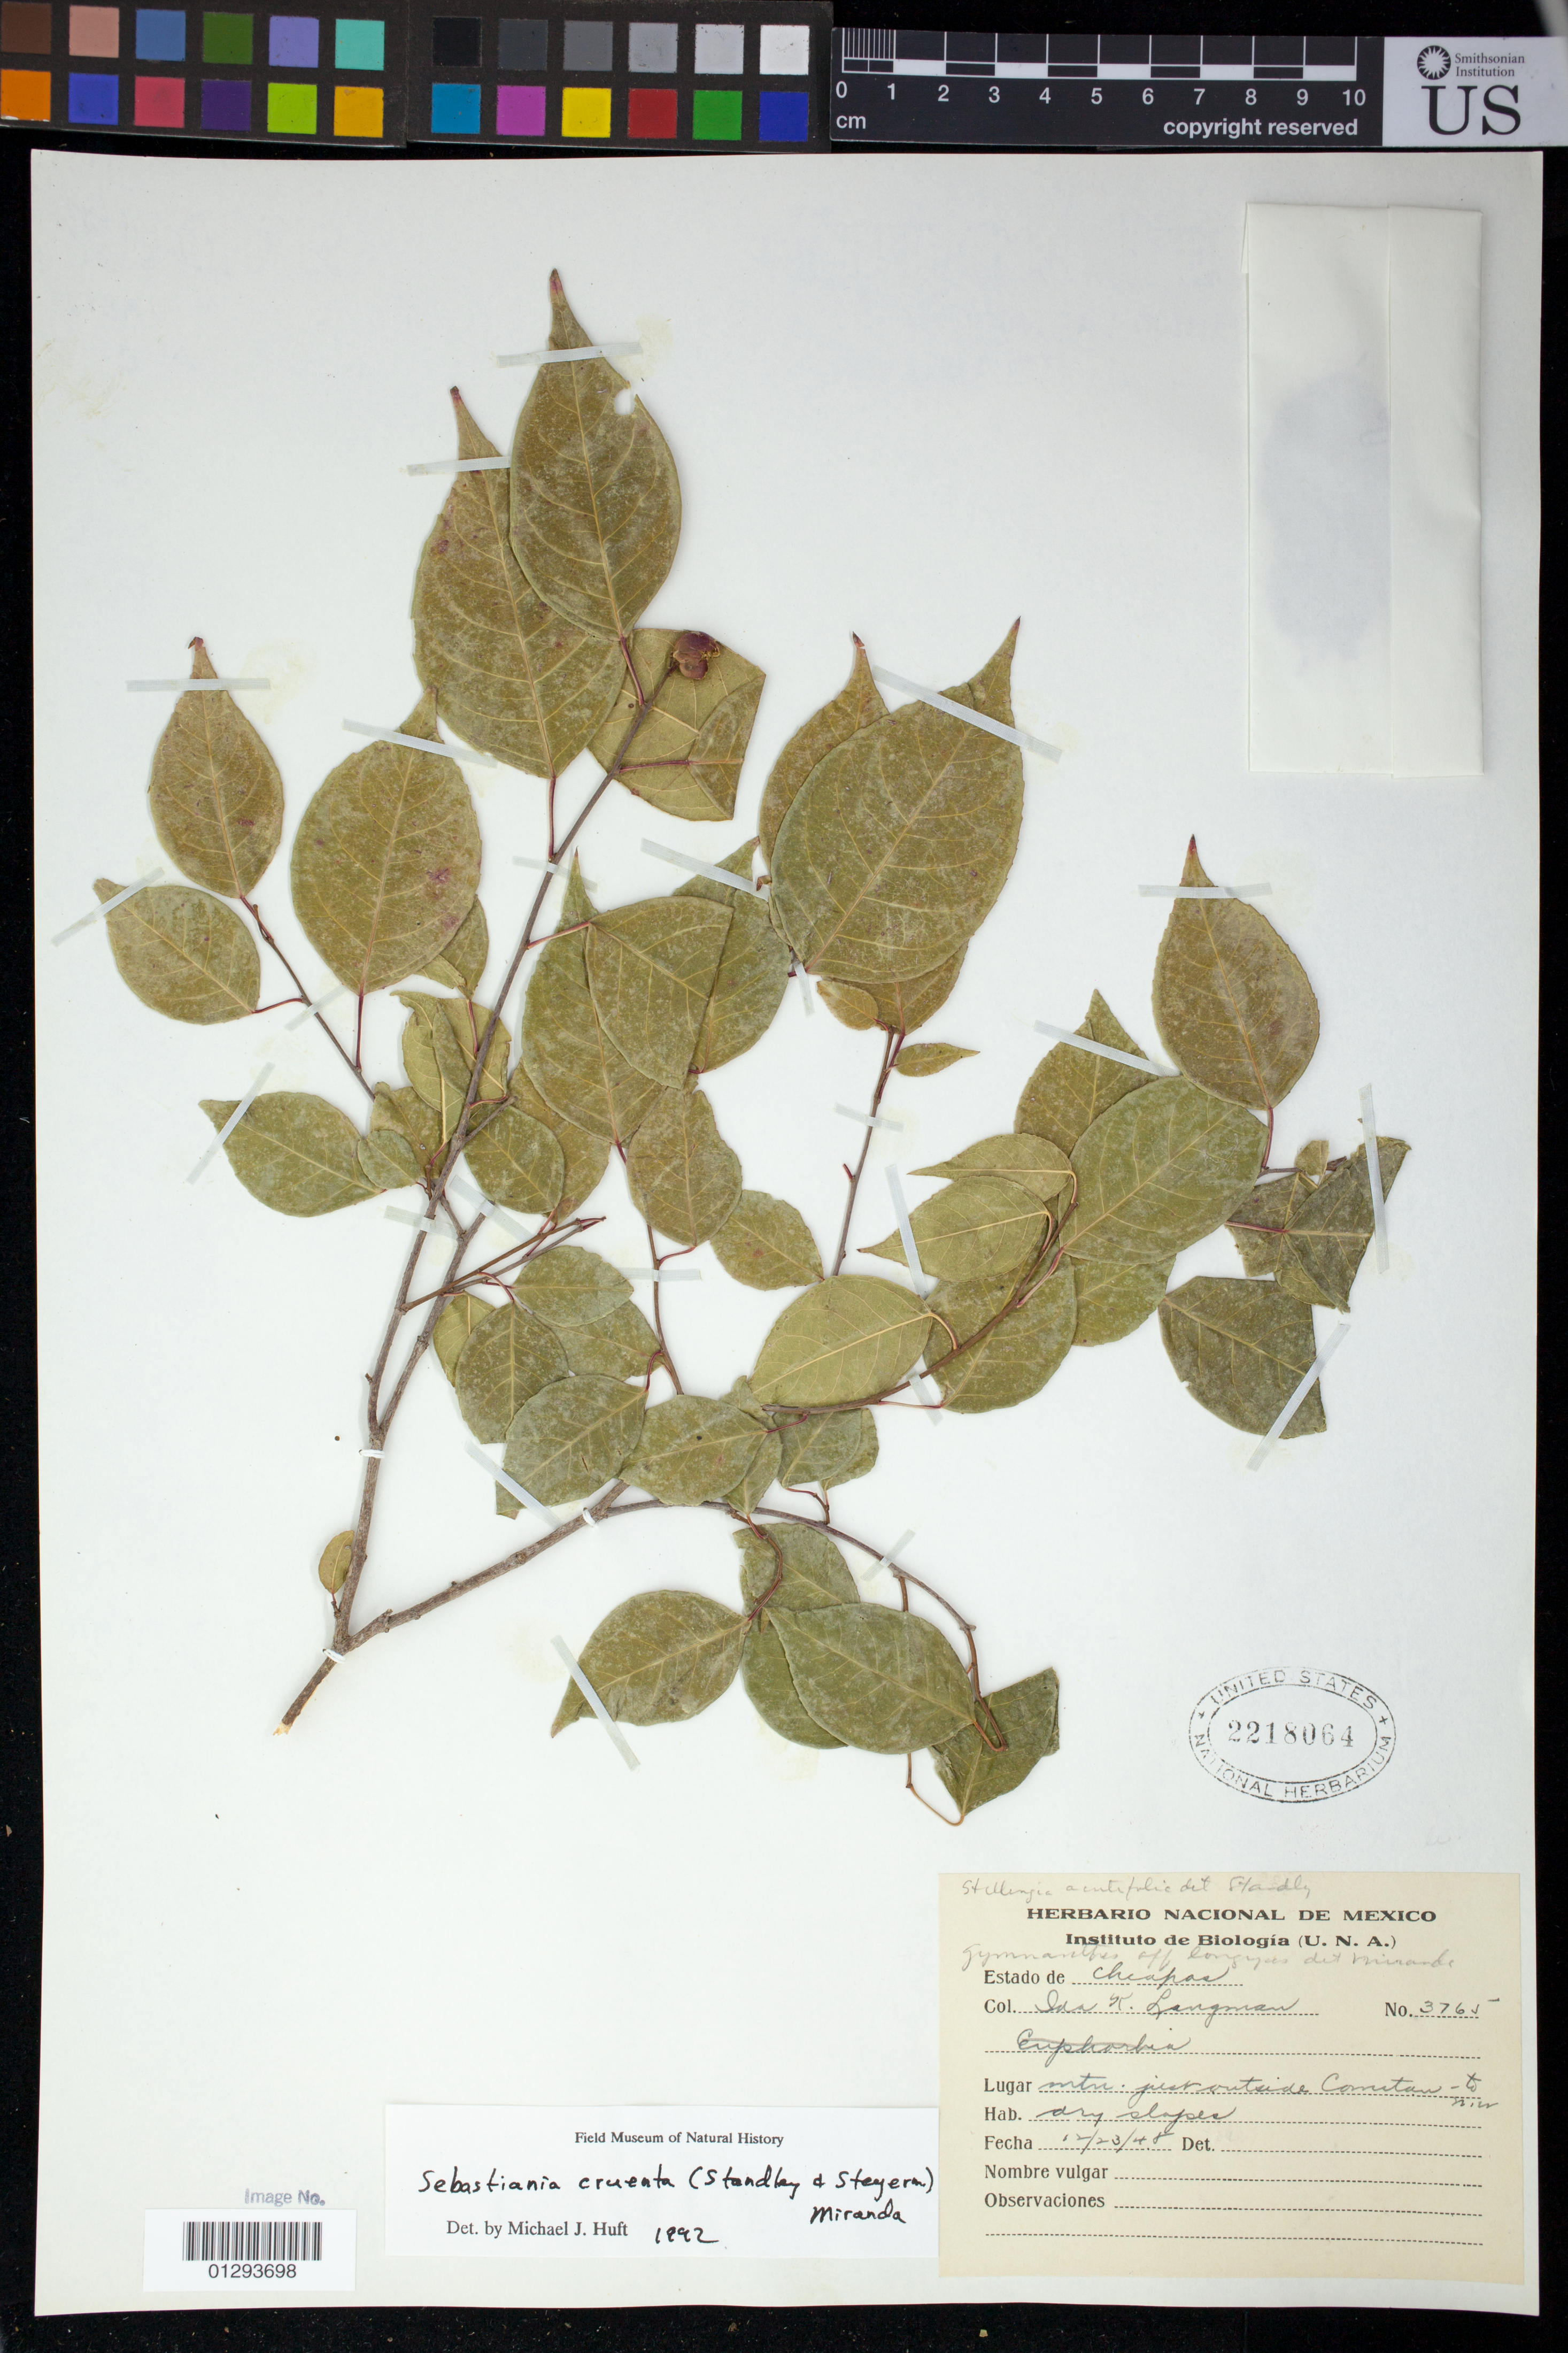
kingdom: Plantae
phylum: Tracheophyta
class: Magnoliopsida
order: Malpighiales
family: Euphorbiaceae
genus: Sebastiania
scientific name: Sebastiania cruenta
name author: (Standl. & Steyerm.) Miranda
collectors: I. K. Langman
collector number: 3765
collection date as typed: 23 Dec 1948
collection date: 1948-12-23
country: Mexico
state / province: Chiapas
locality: Mts. Just outside Comitán - to NW.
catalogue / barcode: US 2218064